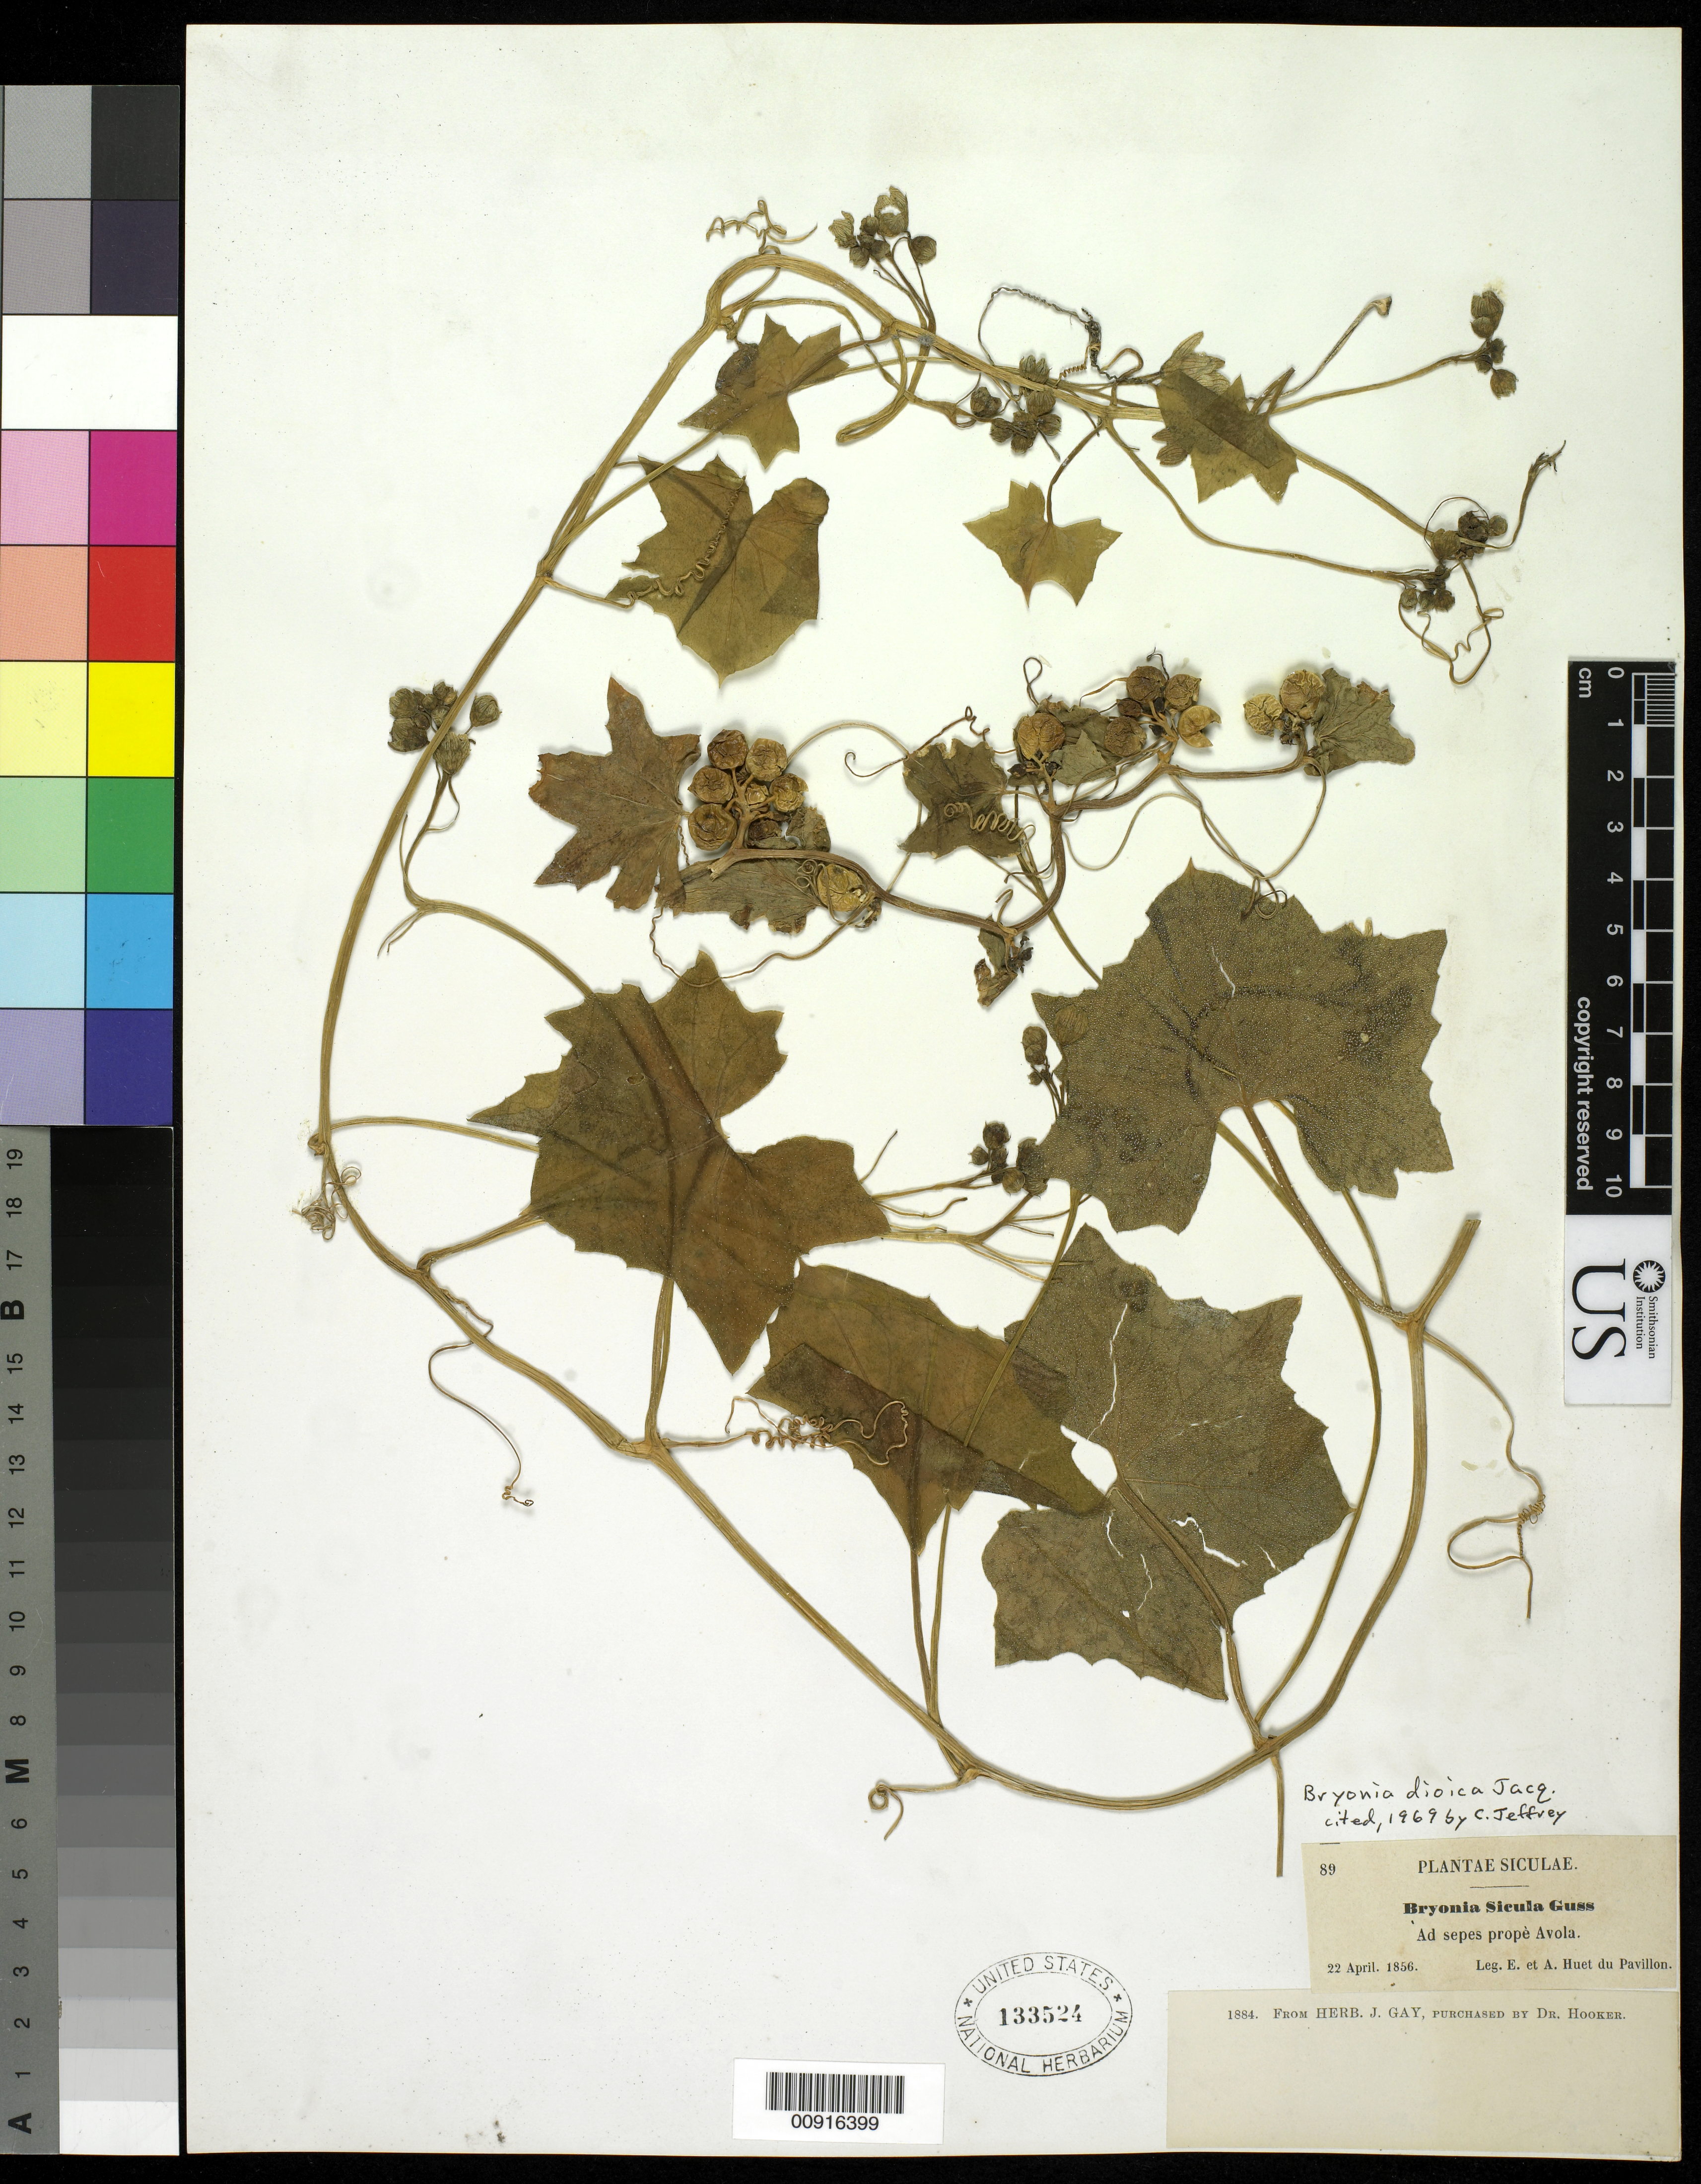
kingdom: Plantae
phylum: Tracheophyta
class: Magnoliopsida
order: Cucurbitales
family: Cucurbitaceae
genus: Bryonia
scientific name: Bryonia dioica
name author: Jacq.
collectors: E. Huet du Pavillon & A. Huet du Pavillon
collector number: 89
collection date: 1856-04-22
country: Italy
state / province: Siciliana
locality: ad sepes prope Avola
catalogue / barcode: US 133524